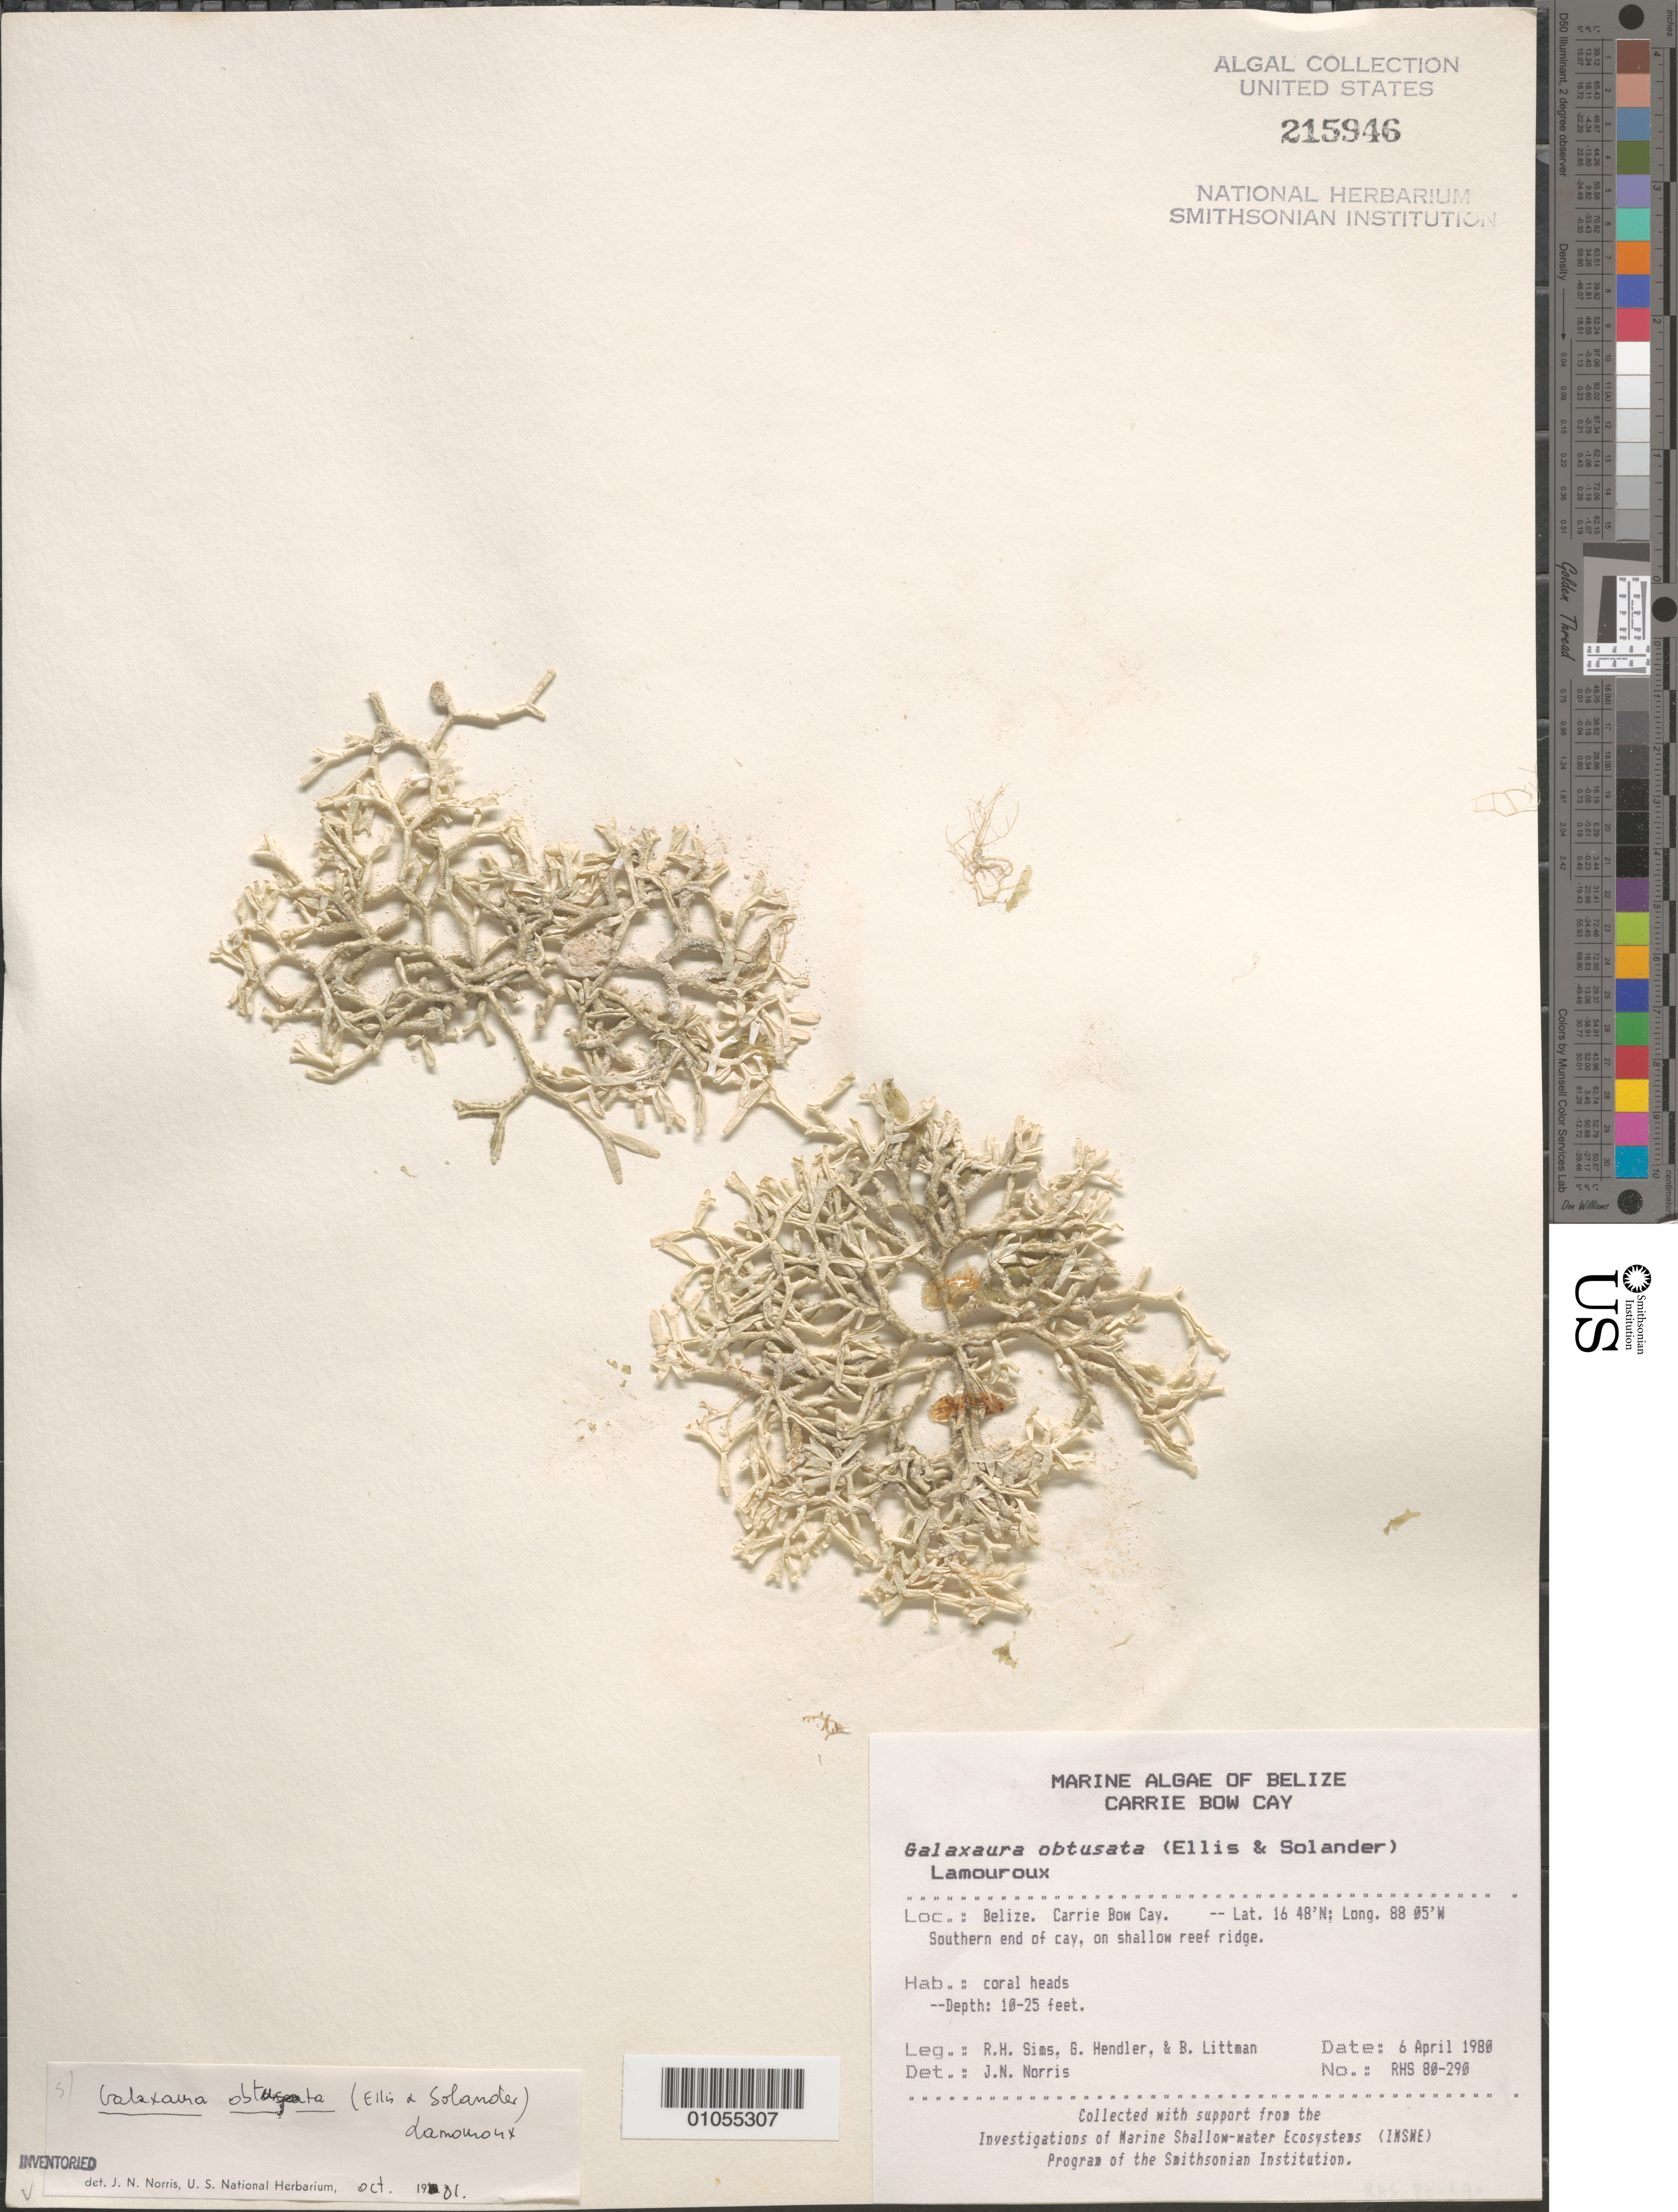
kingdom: Plantae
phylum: Rhodophyta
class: Florideophyceae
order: Nemaliales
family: Galaxauraceae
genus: Galaxaura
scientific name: Galaxaura obtusata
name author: (Ellis & Sol.) J.V.Lamouroux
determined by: Norris, James N.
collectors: R. H. Sims, G. Hendler & B. Littman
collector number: RHS 80-290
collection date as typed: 06 Apr 1980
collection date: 1980-04-06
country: Belize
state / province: Stann Creek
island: Carrie Bow Cay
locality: Off the cay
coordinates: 16 48'N, 88 05'W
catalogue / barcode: US 215946